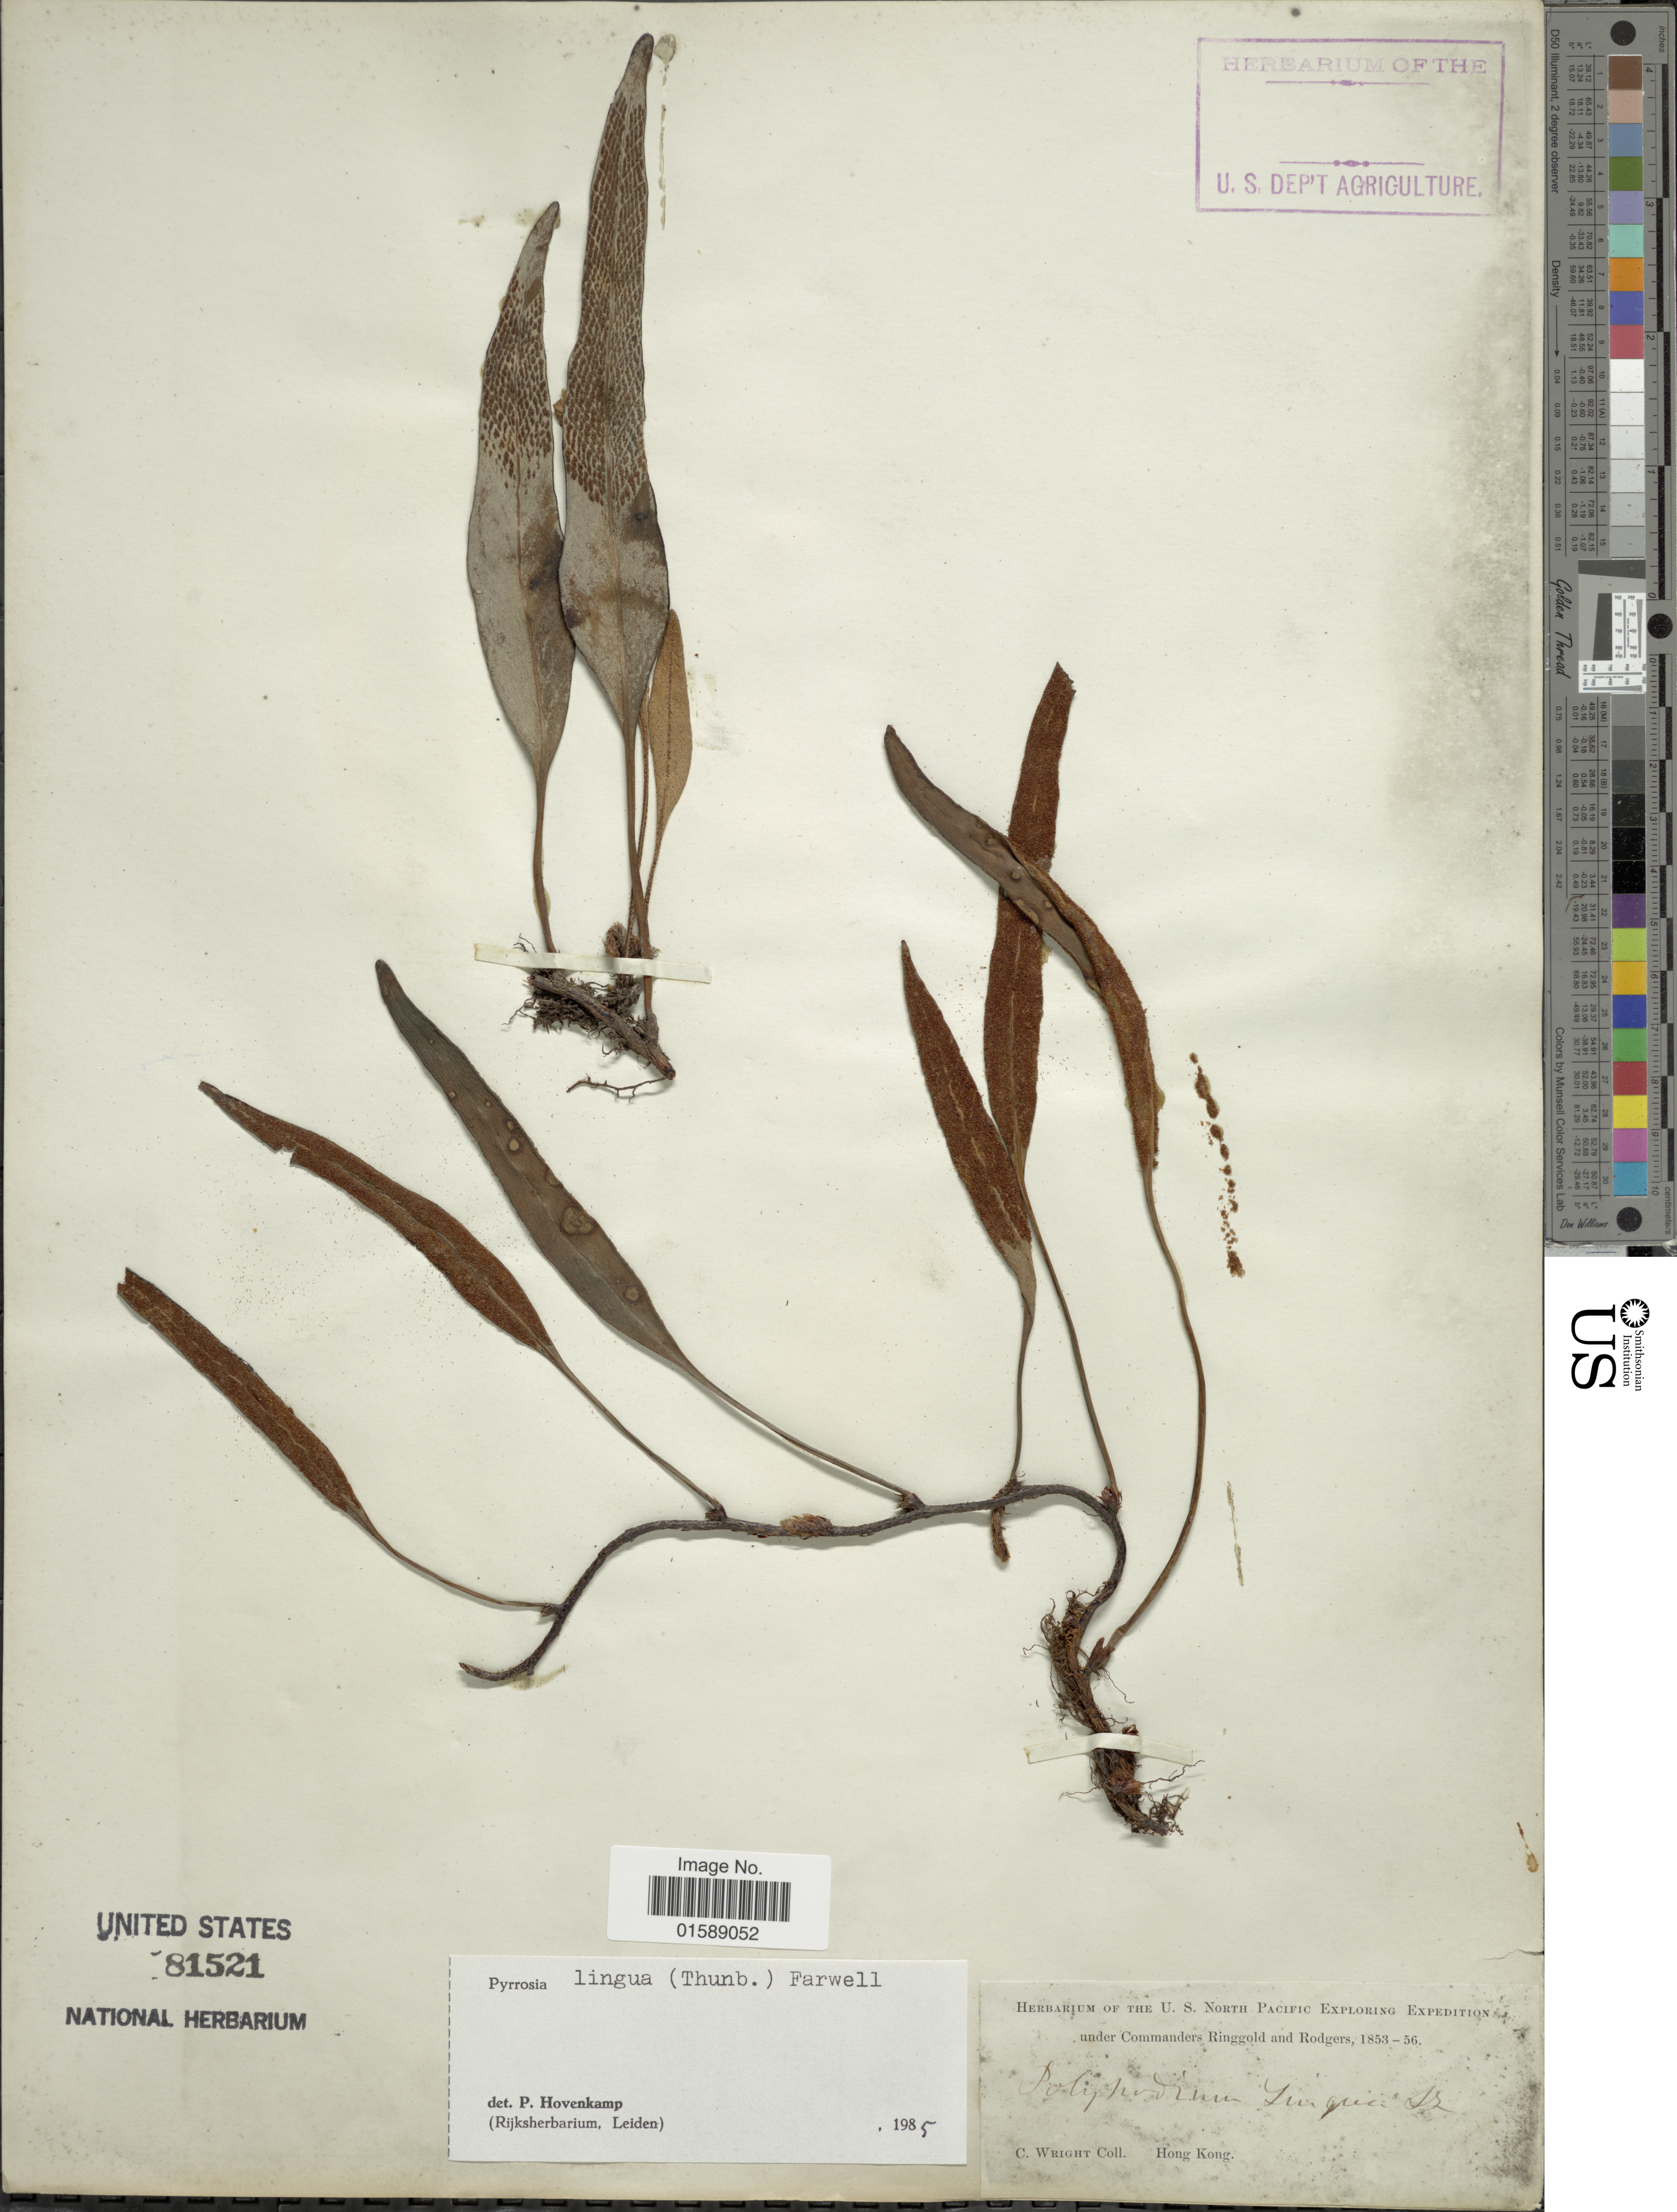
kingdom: Plantae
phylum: Tracheophyta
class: Polypodiopsida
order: Polypodiales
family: Polypodiaceae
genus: Pyrrosia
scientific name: Pyrrosia lingua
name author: (Thurb.) Farw.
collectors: C. Wright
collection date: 1853/1856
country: China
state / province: Hong Kong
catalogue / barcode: US 81521